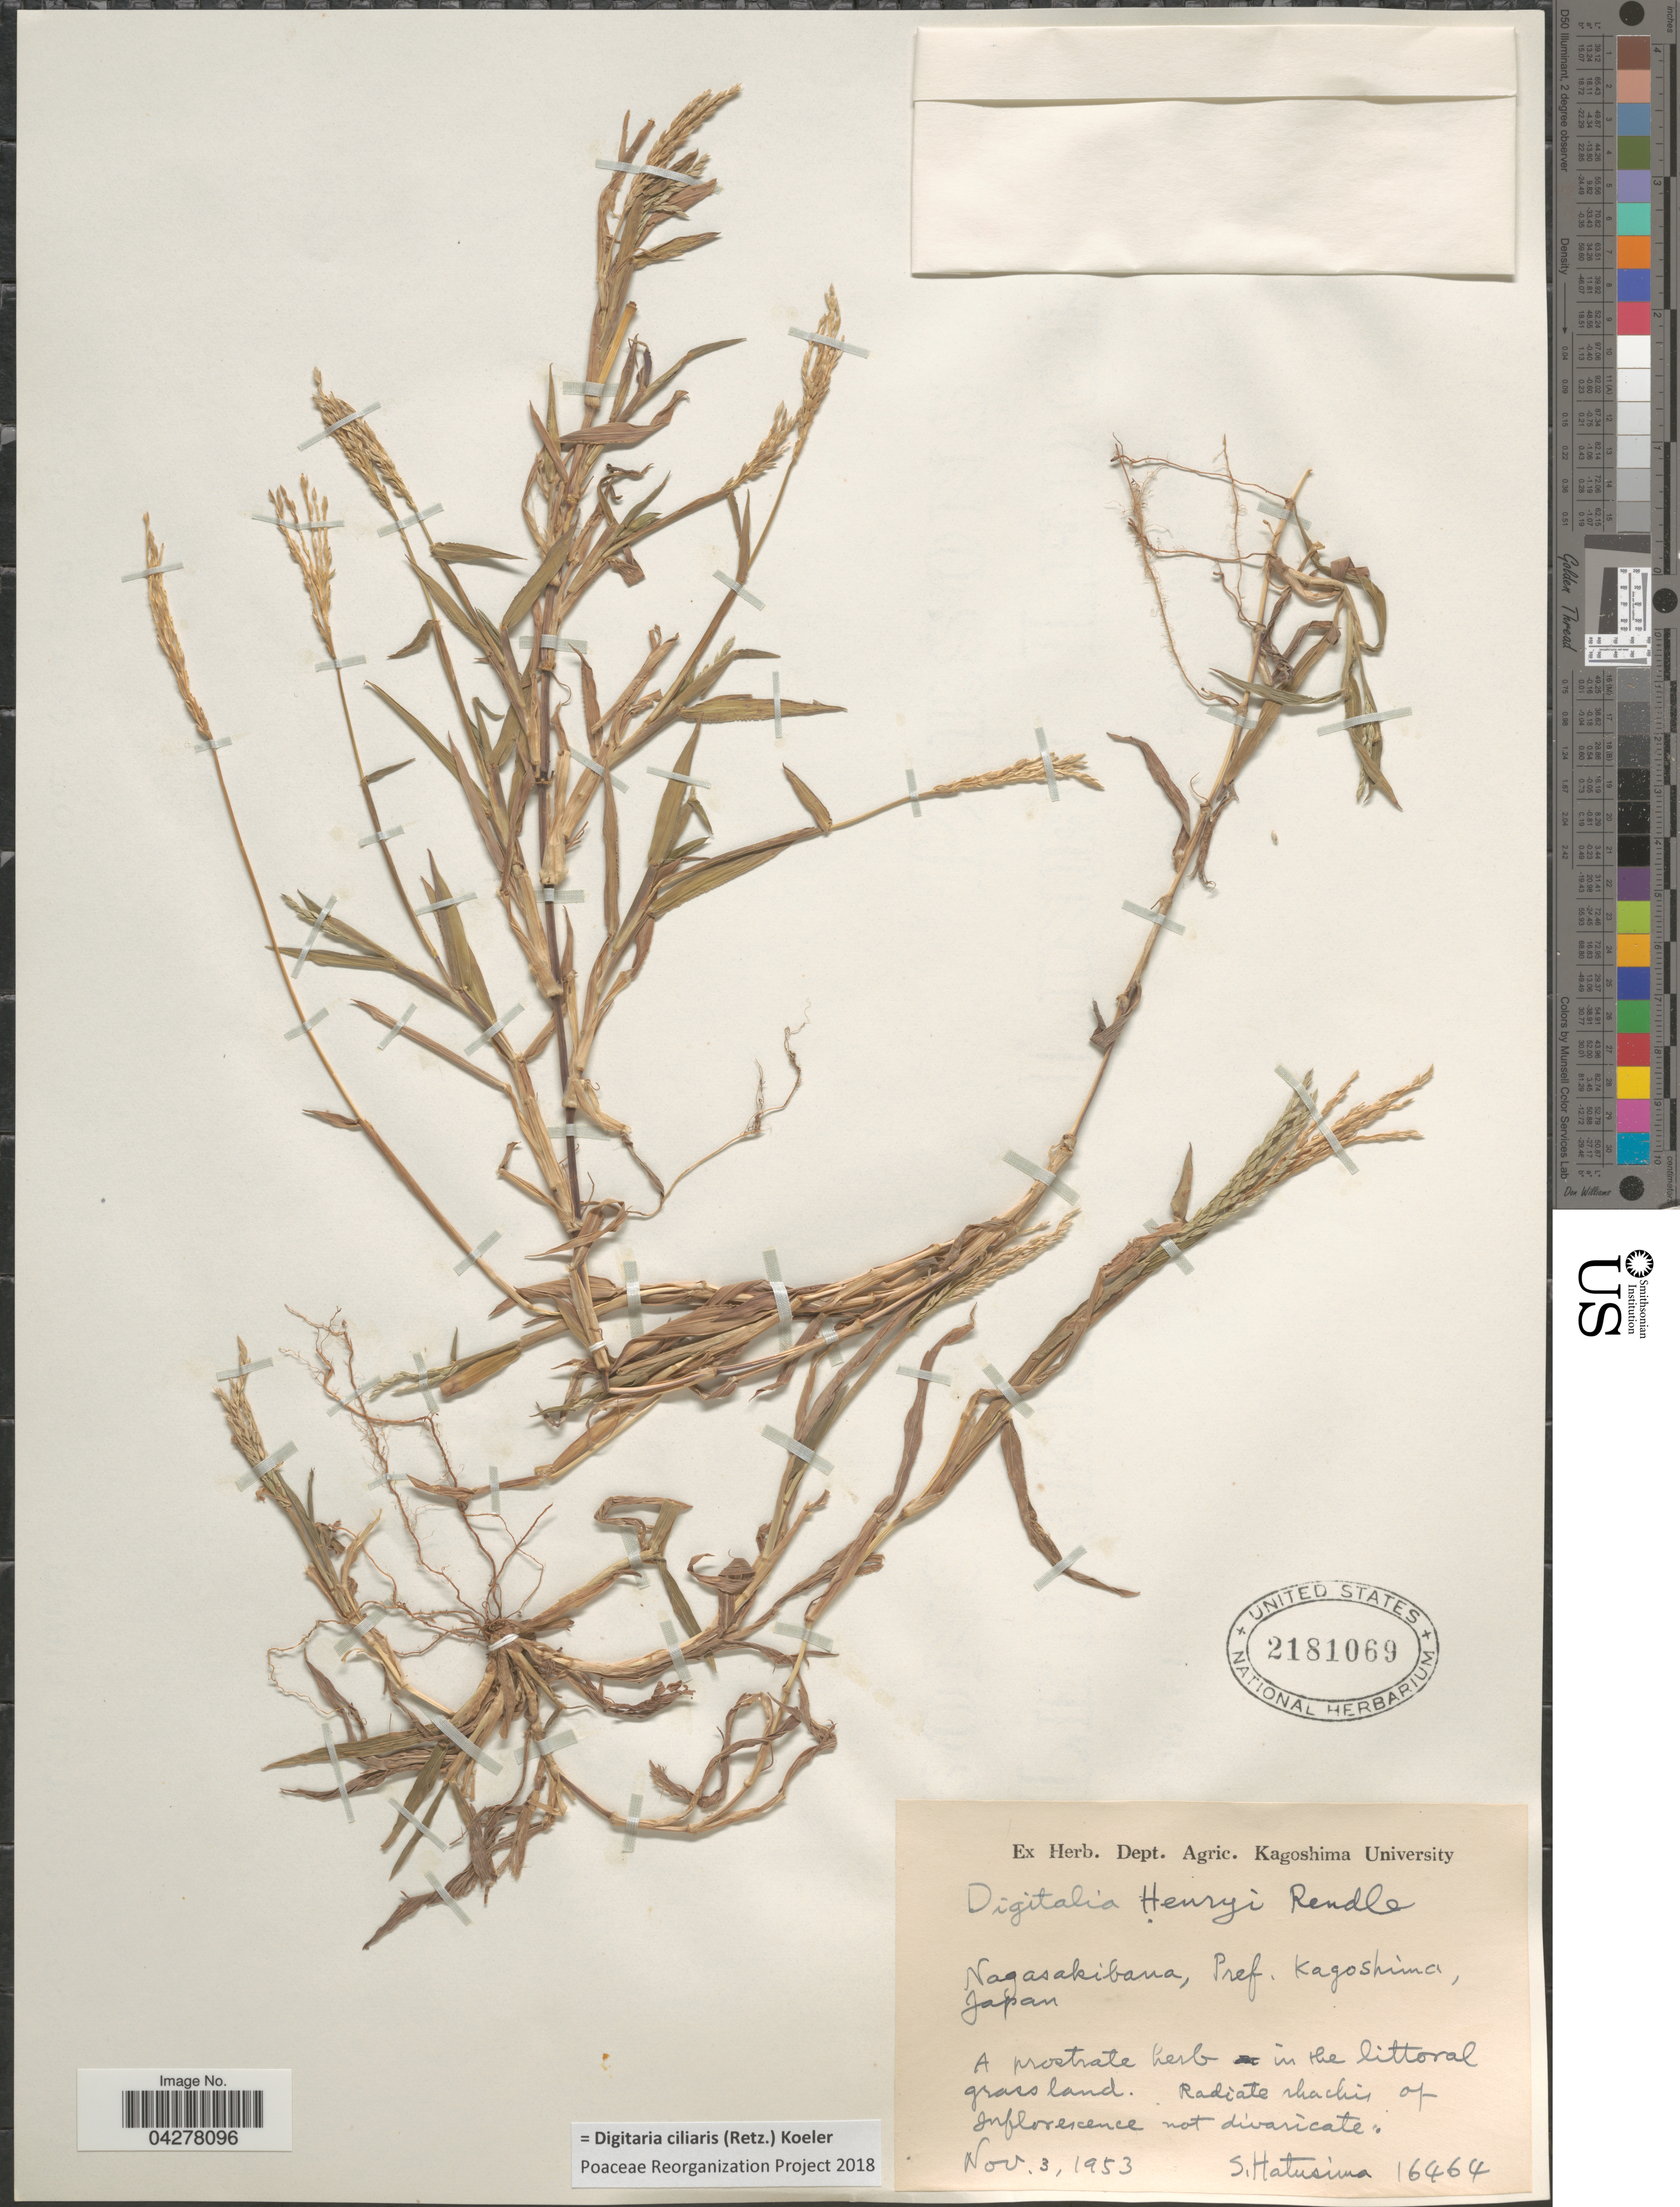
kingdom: Plantae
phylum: Tracheophyta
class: Liliopsida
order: Poales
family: Poaceae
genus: Digitaria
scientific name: Digitaria ciliaris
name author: (Retz.) Koeler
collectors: S. Hatusima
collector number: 16464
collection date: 1953-11-03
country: Japan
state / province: Kagosima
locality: Nagasakibana, Pref. Kagoshima. A prostrate herb in the littoral grassland.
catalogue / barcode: US 2181069